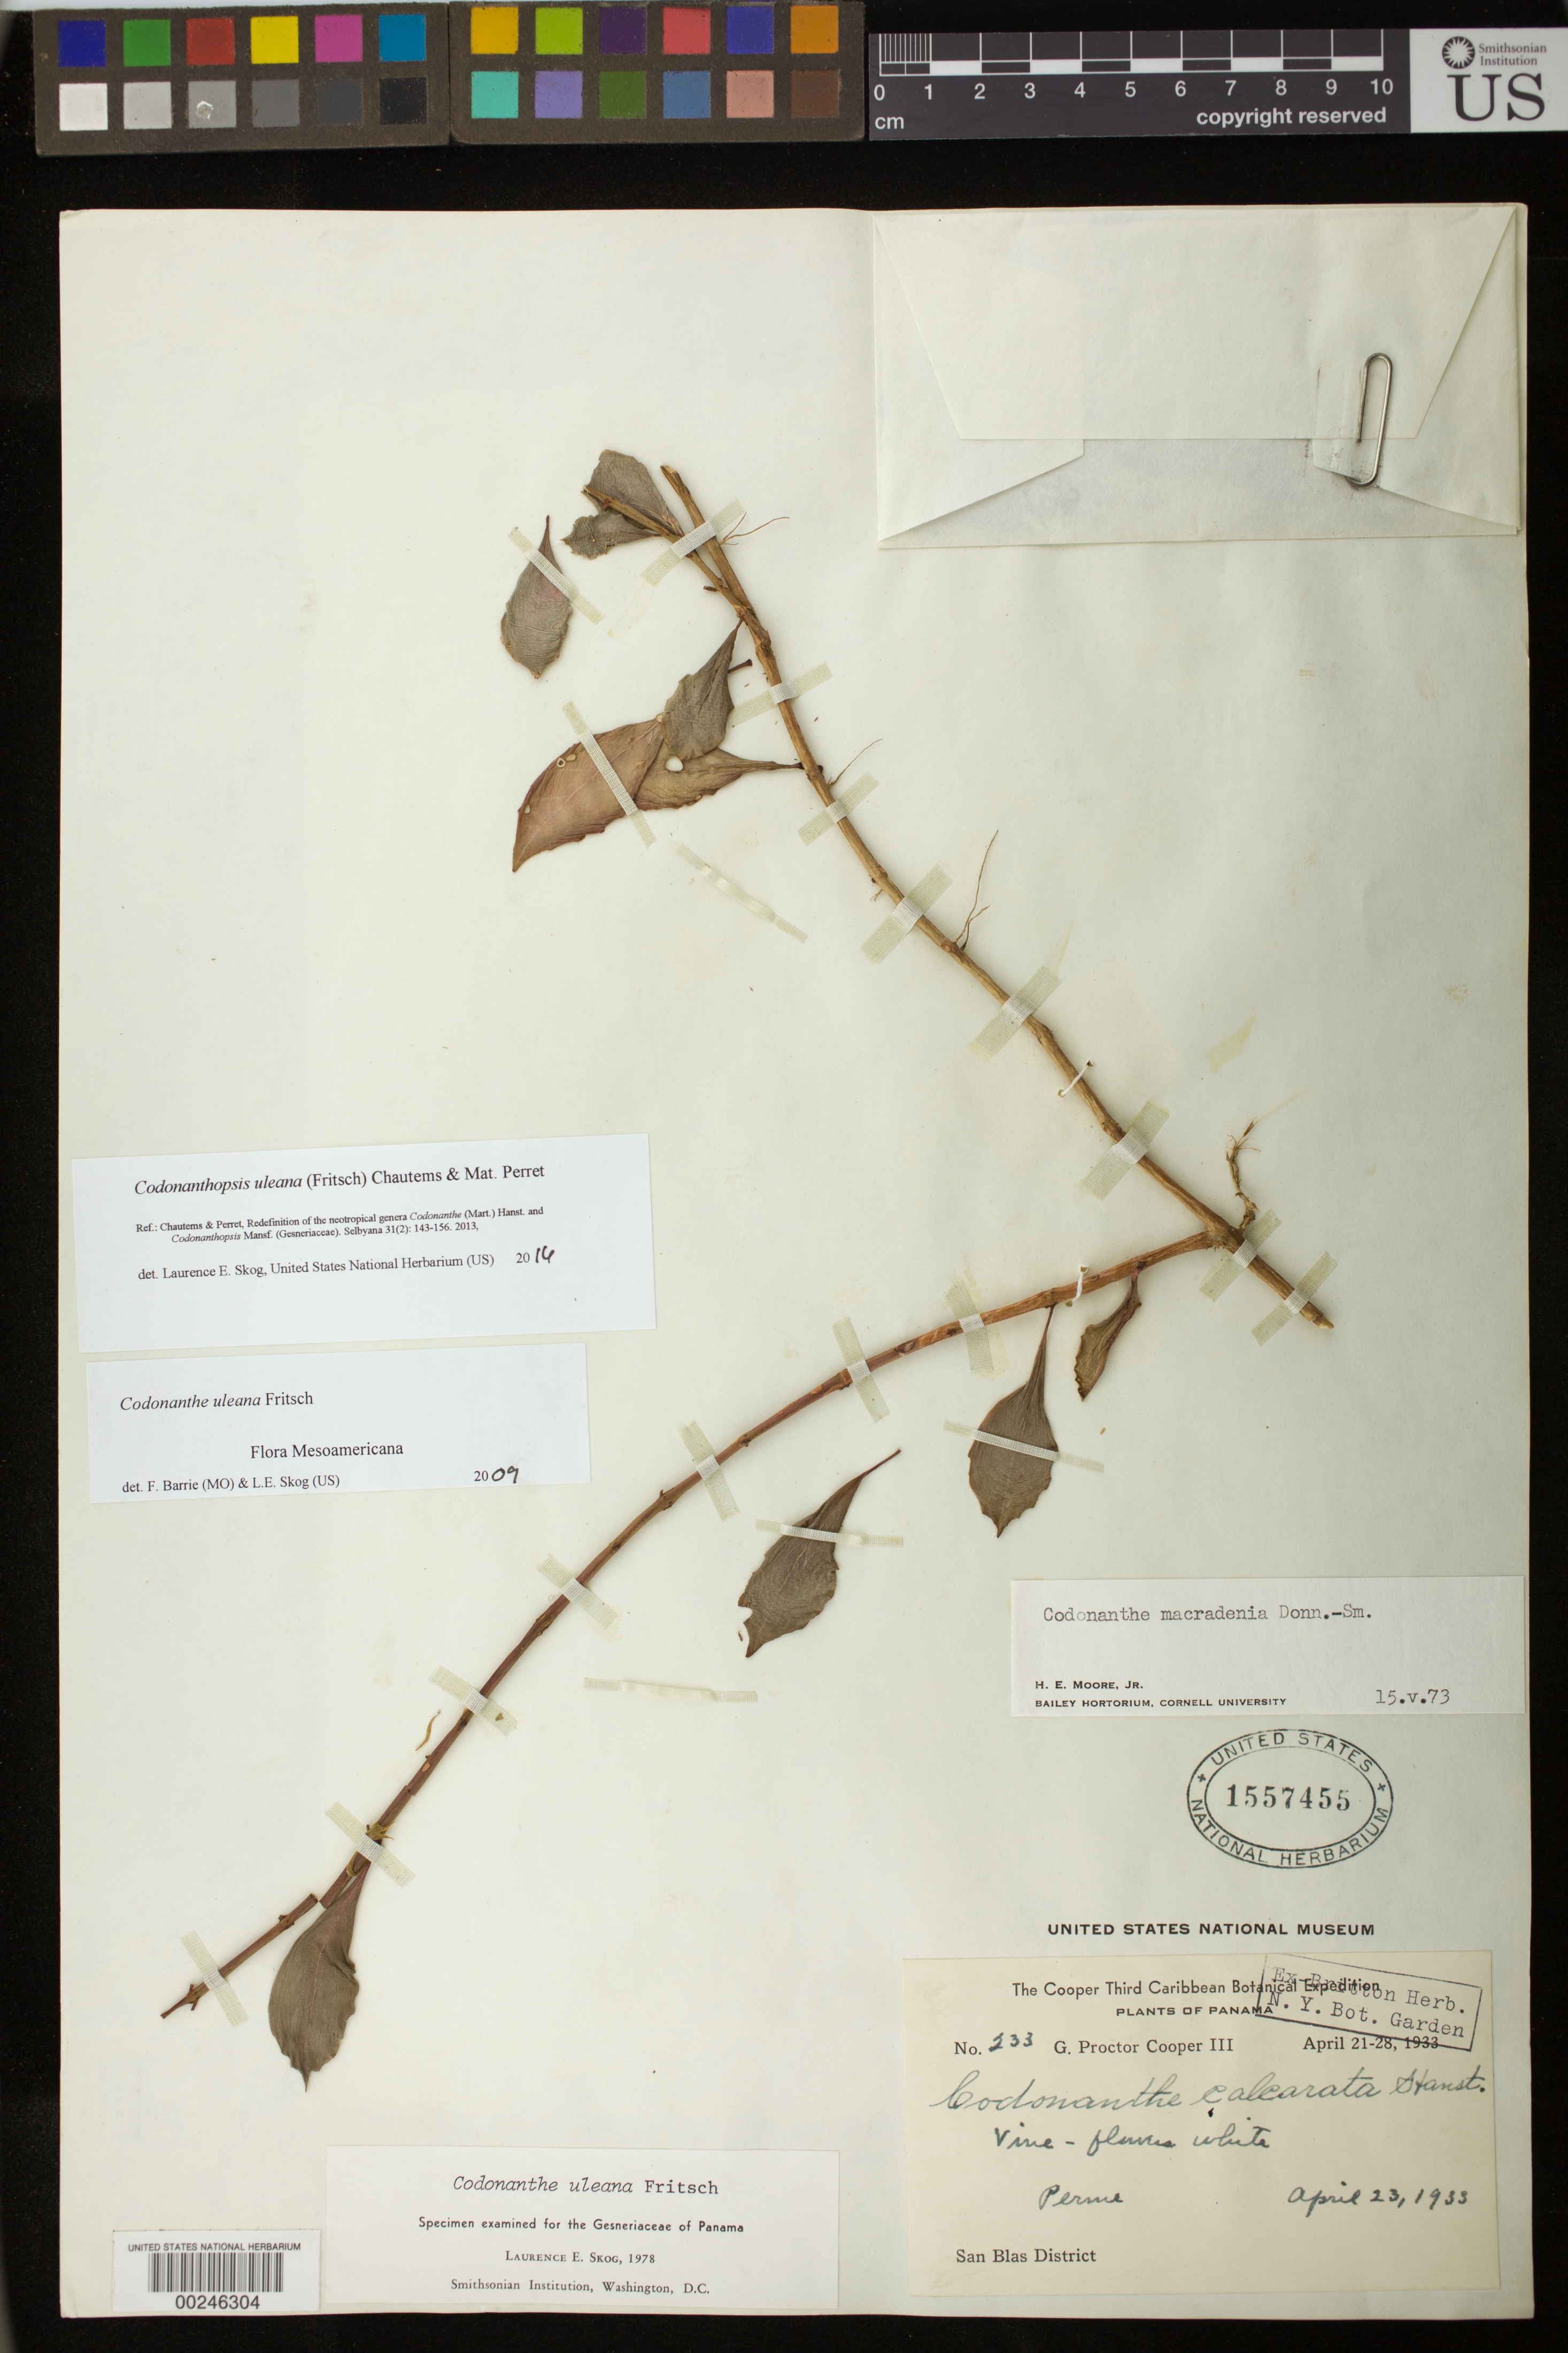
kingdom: Plantae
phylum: Tracheophyta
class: Magnoliopsida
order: Lamiales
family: Gesneriaceae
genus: Codonanthopsis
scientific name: Codonanthopsis uleana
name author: (Fritsch) Chautems & Mat.Perret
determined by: Skog, Laurence E.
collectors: G. Cooper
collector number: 233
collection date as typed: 23 Apr 1933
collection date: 1933-04-23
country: Panama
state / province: Kuna Yala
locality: San Blas District, Perma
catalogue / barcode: US 1557455